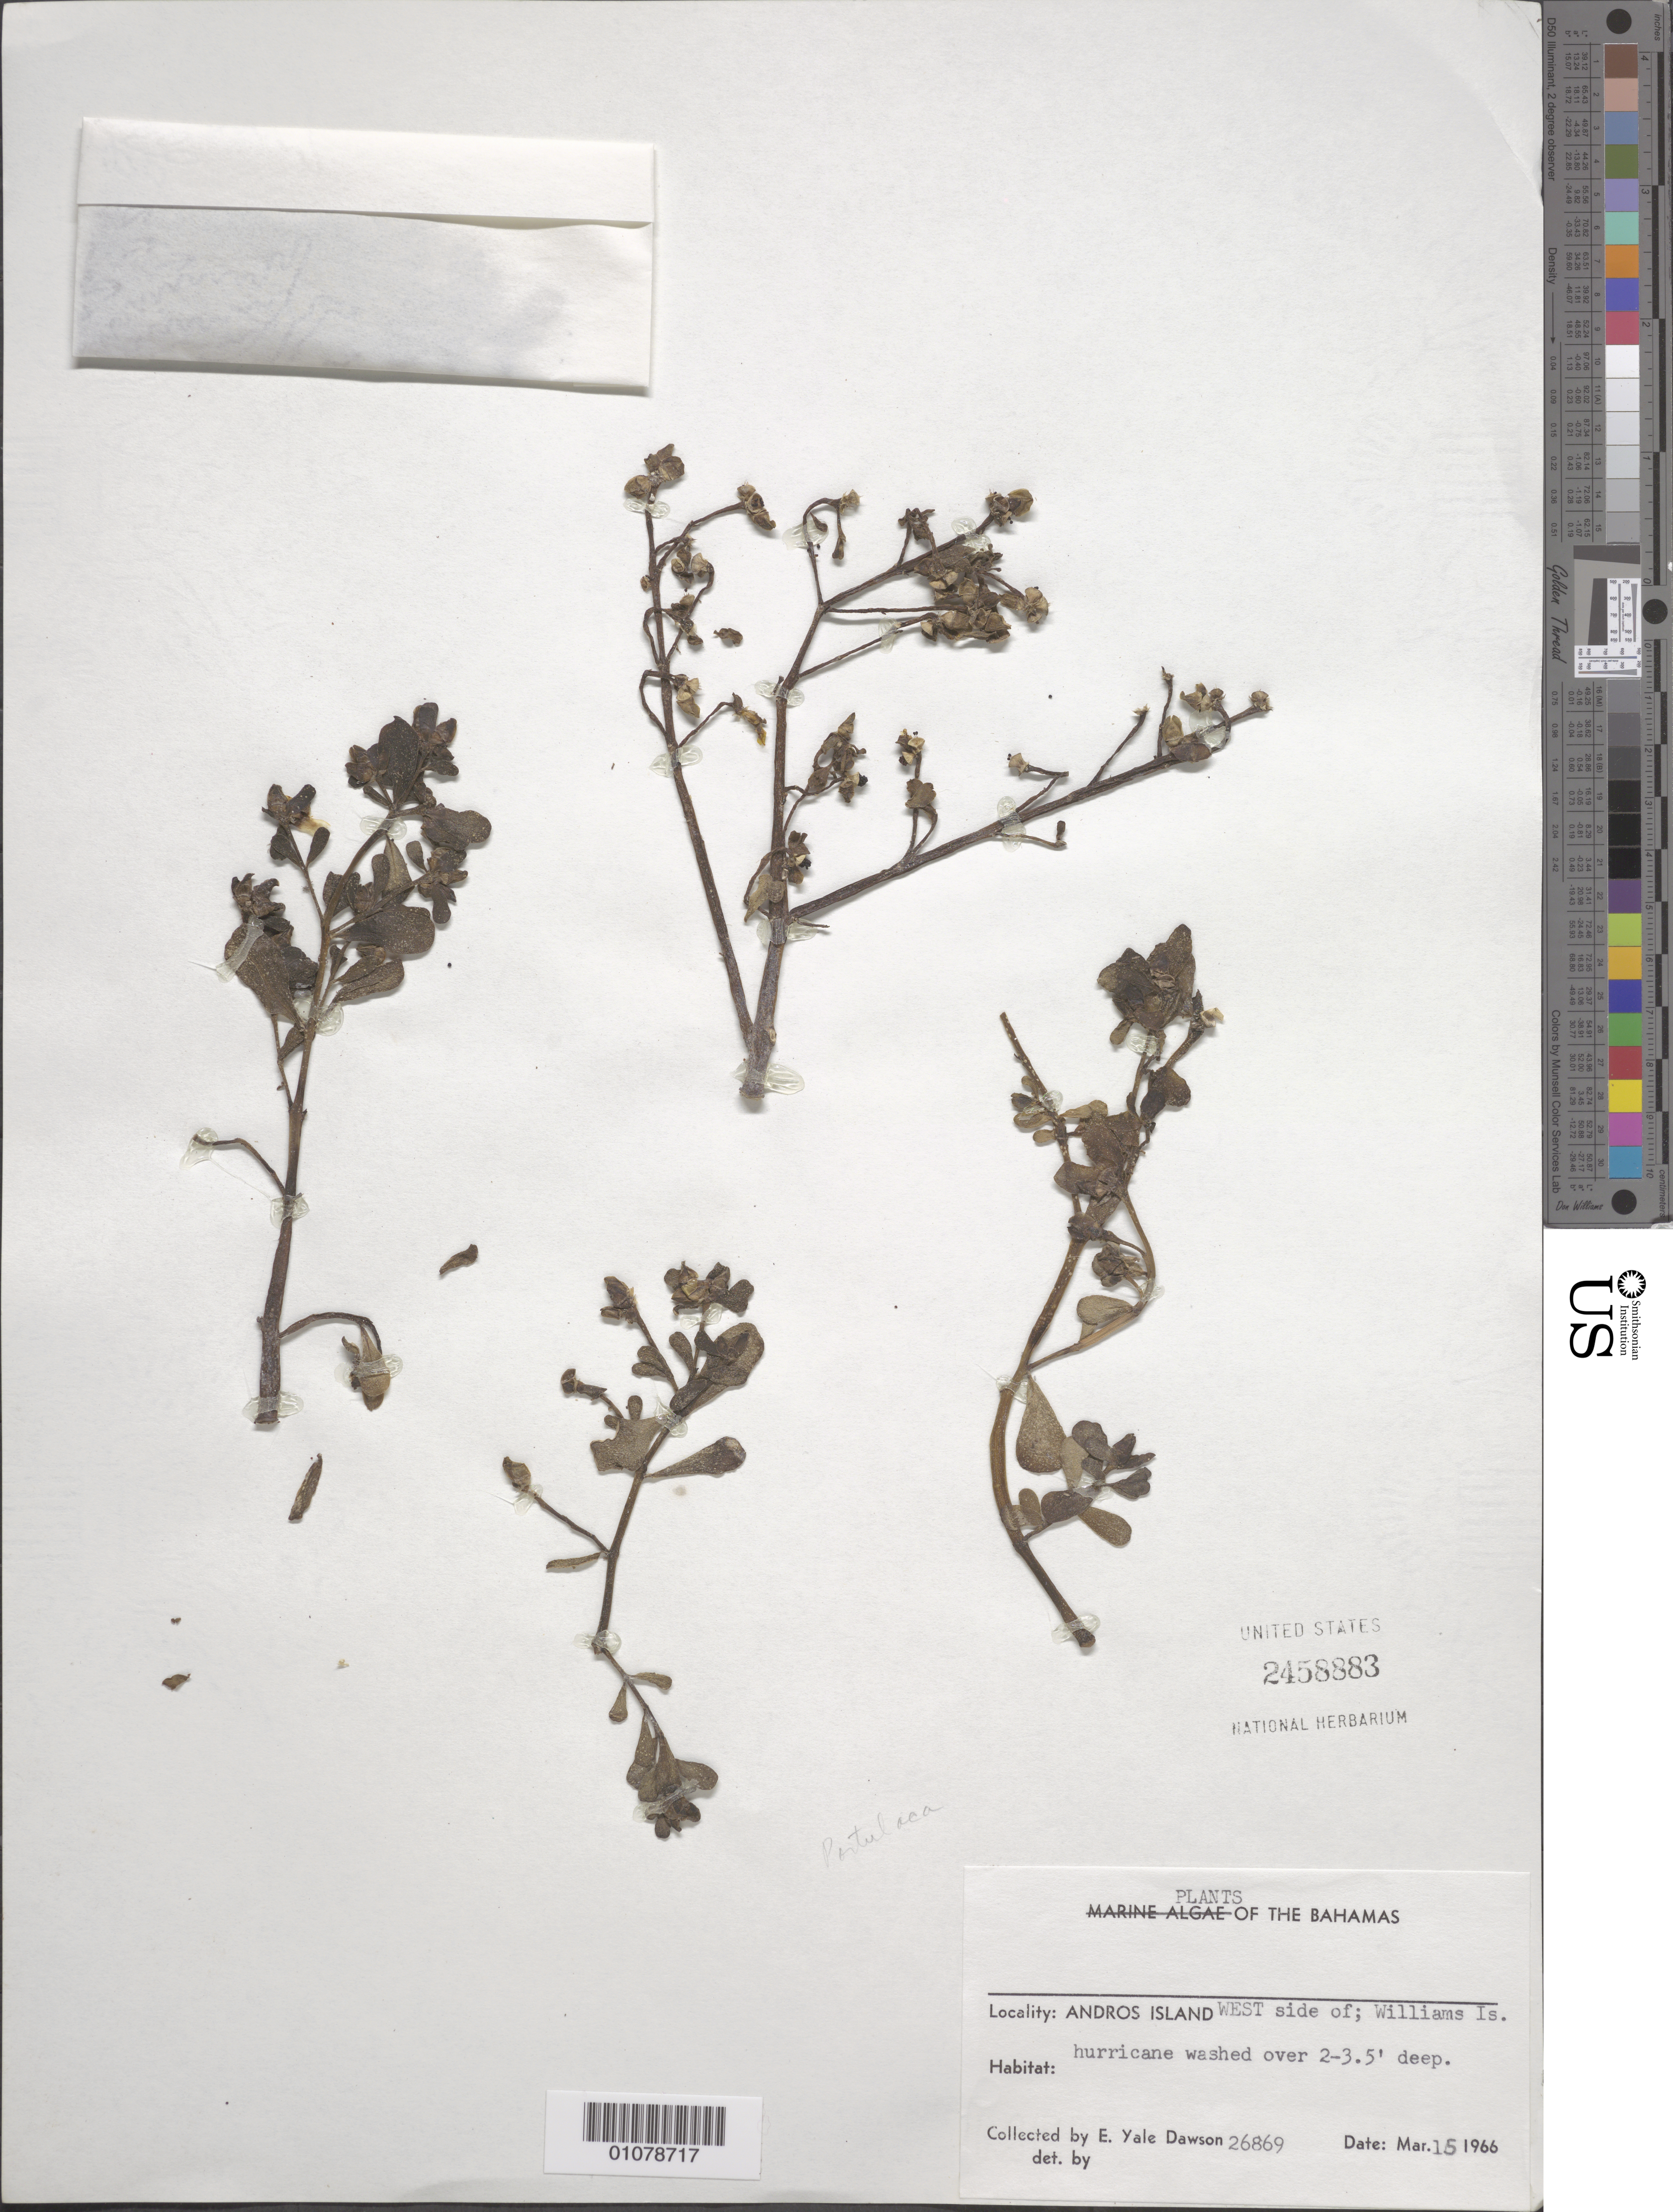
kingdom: Plantae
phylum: Tracheophyta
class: Magnoliopsida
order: Caryophyllales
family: Portulacaceae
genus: Portulaca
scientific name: Portulaca oleracea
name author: L.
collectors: E. Y. Dawson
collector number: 26869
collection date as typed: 15 Mar 1966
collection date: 1966-03-15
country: Bahamas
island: Andros I.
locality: Andros Island W side of; Williams Is.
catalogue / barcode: US 2458883